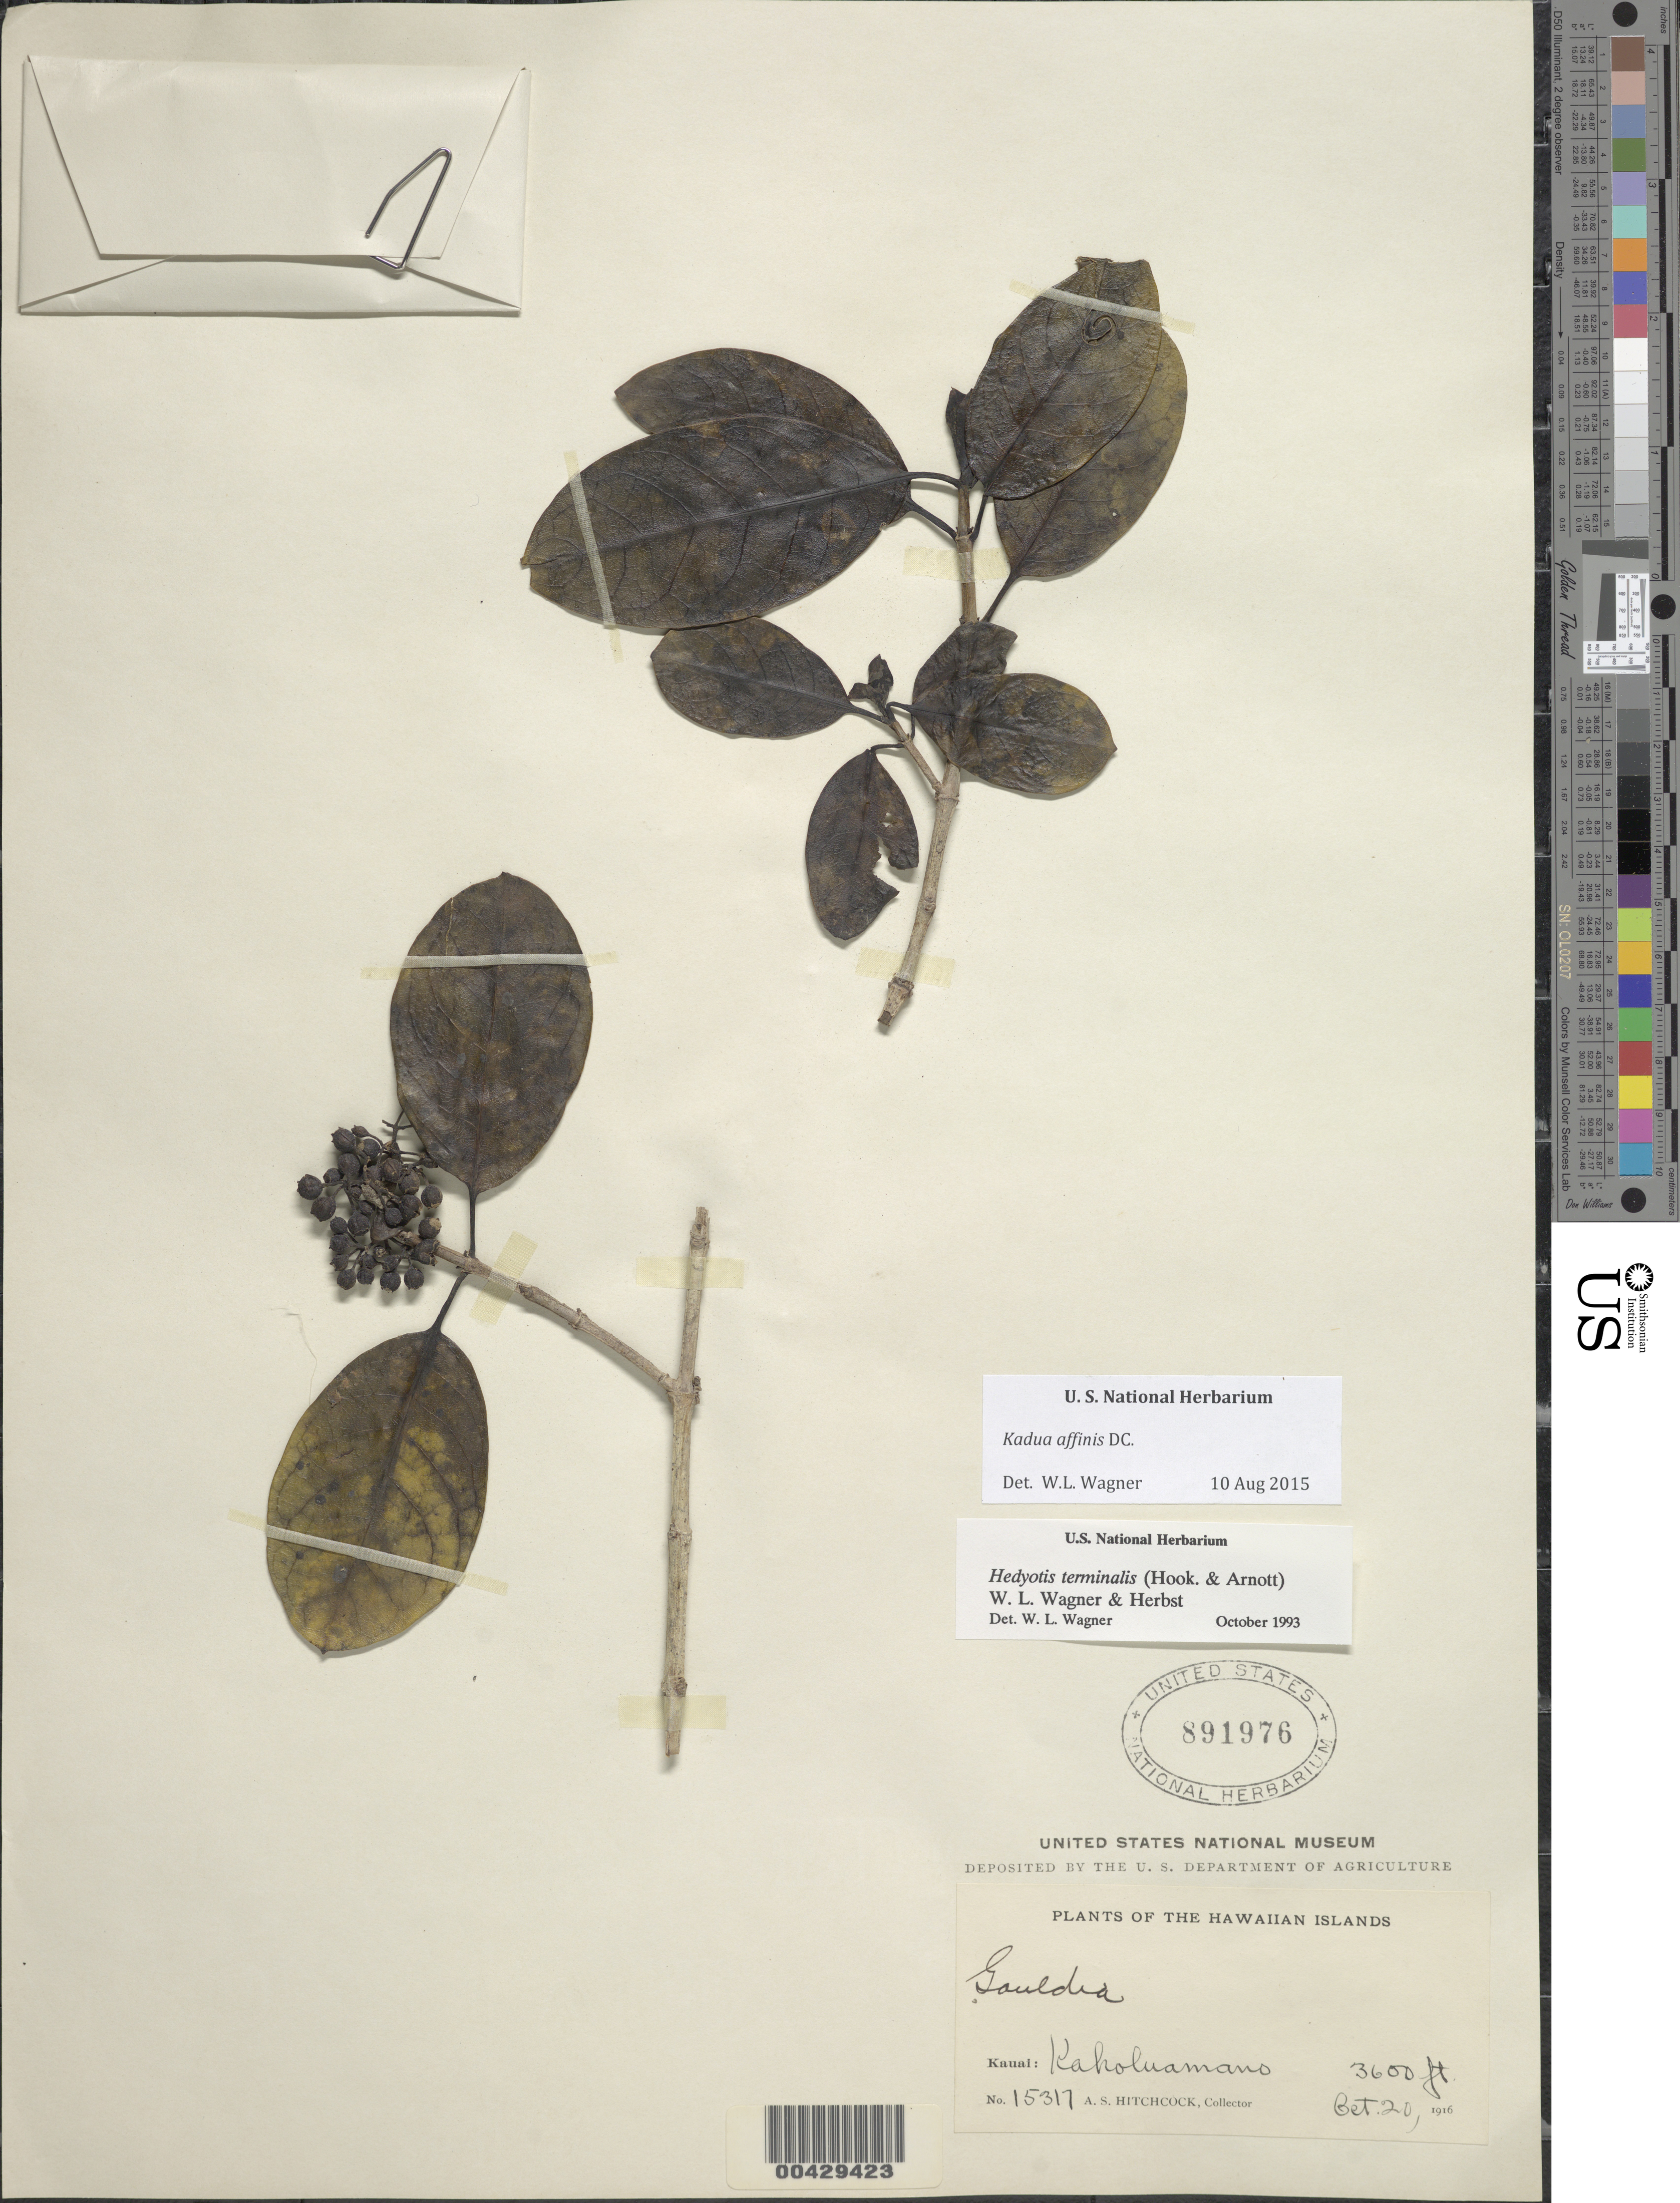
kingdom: Plantae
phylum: Tracheophyta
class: Magnoliopsida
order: Gentianales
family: Rubiaceae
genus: Kadua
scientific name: Kadua affinis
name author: DC.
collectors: A. S. Hitchcock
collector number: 15317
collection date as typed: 20 Oct 1916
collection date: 1916-10-20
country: United States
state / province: Hawaii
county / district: Kauai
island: Kaua'i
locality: Kaholuamano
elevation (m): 1097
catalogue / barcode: US 891976